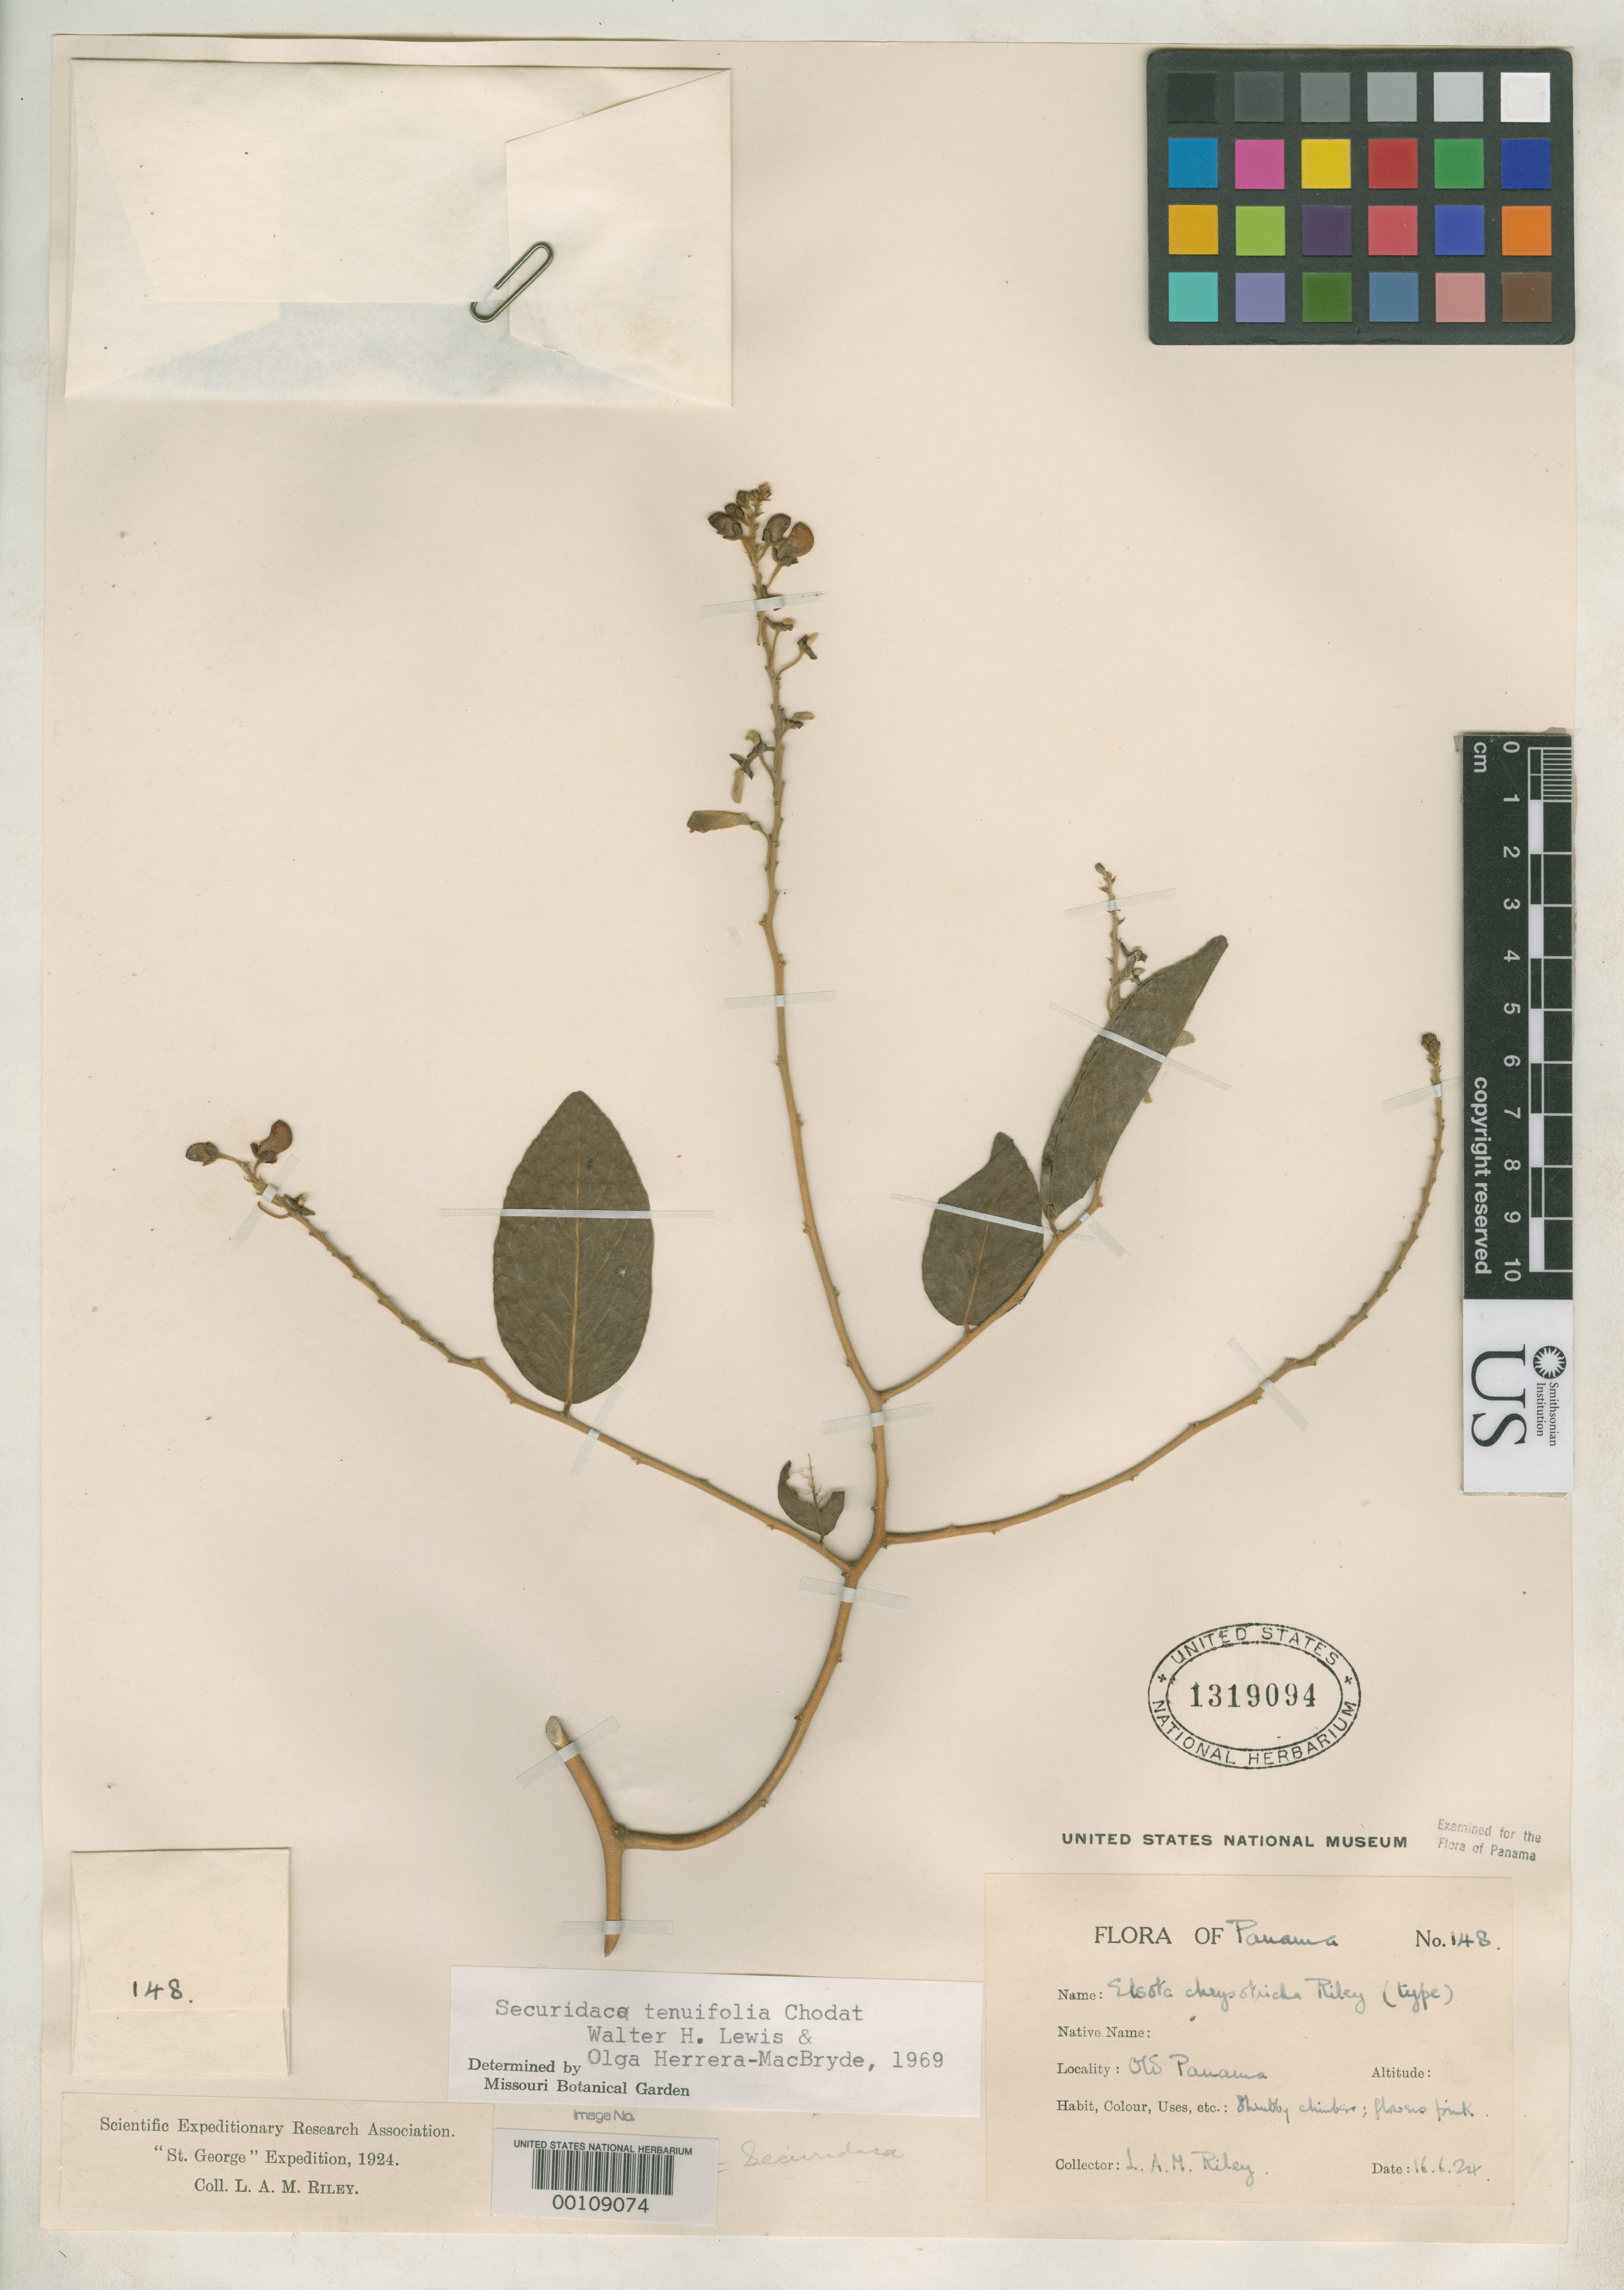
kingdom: Plantae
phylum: Tracheophyta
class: Magnoliopsida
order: Fabales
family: Polygalaceae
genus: Elsota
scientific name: Elsota chrystricha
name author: L. Riley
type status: Isotype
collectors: L. A. M. Riley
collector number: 148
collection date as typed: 1924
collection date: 1924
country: Panama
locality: Near Old Panama.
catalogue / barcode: US 1319094